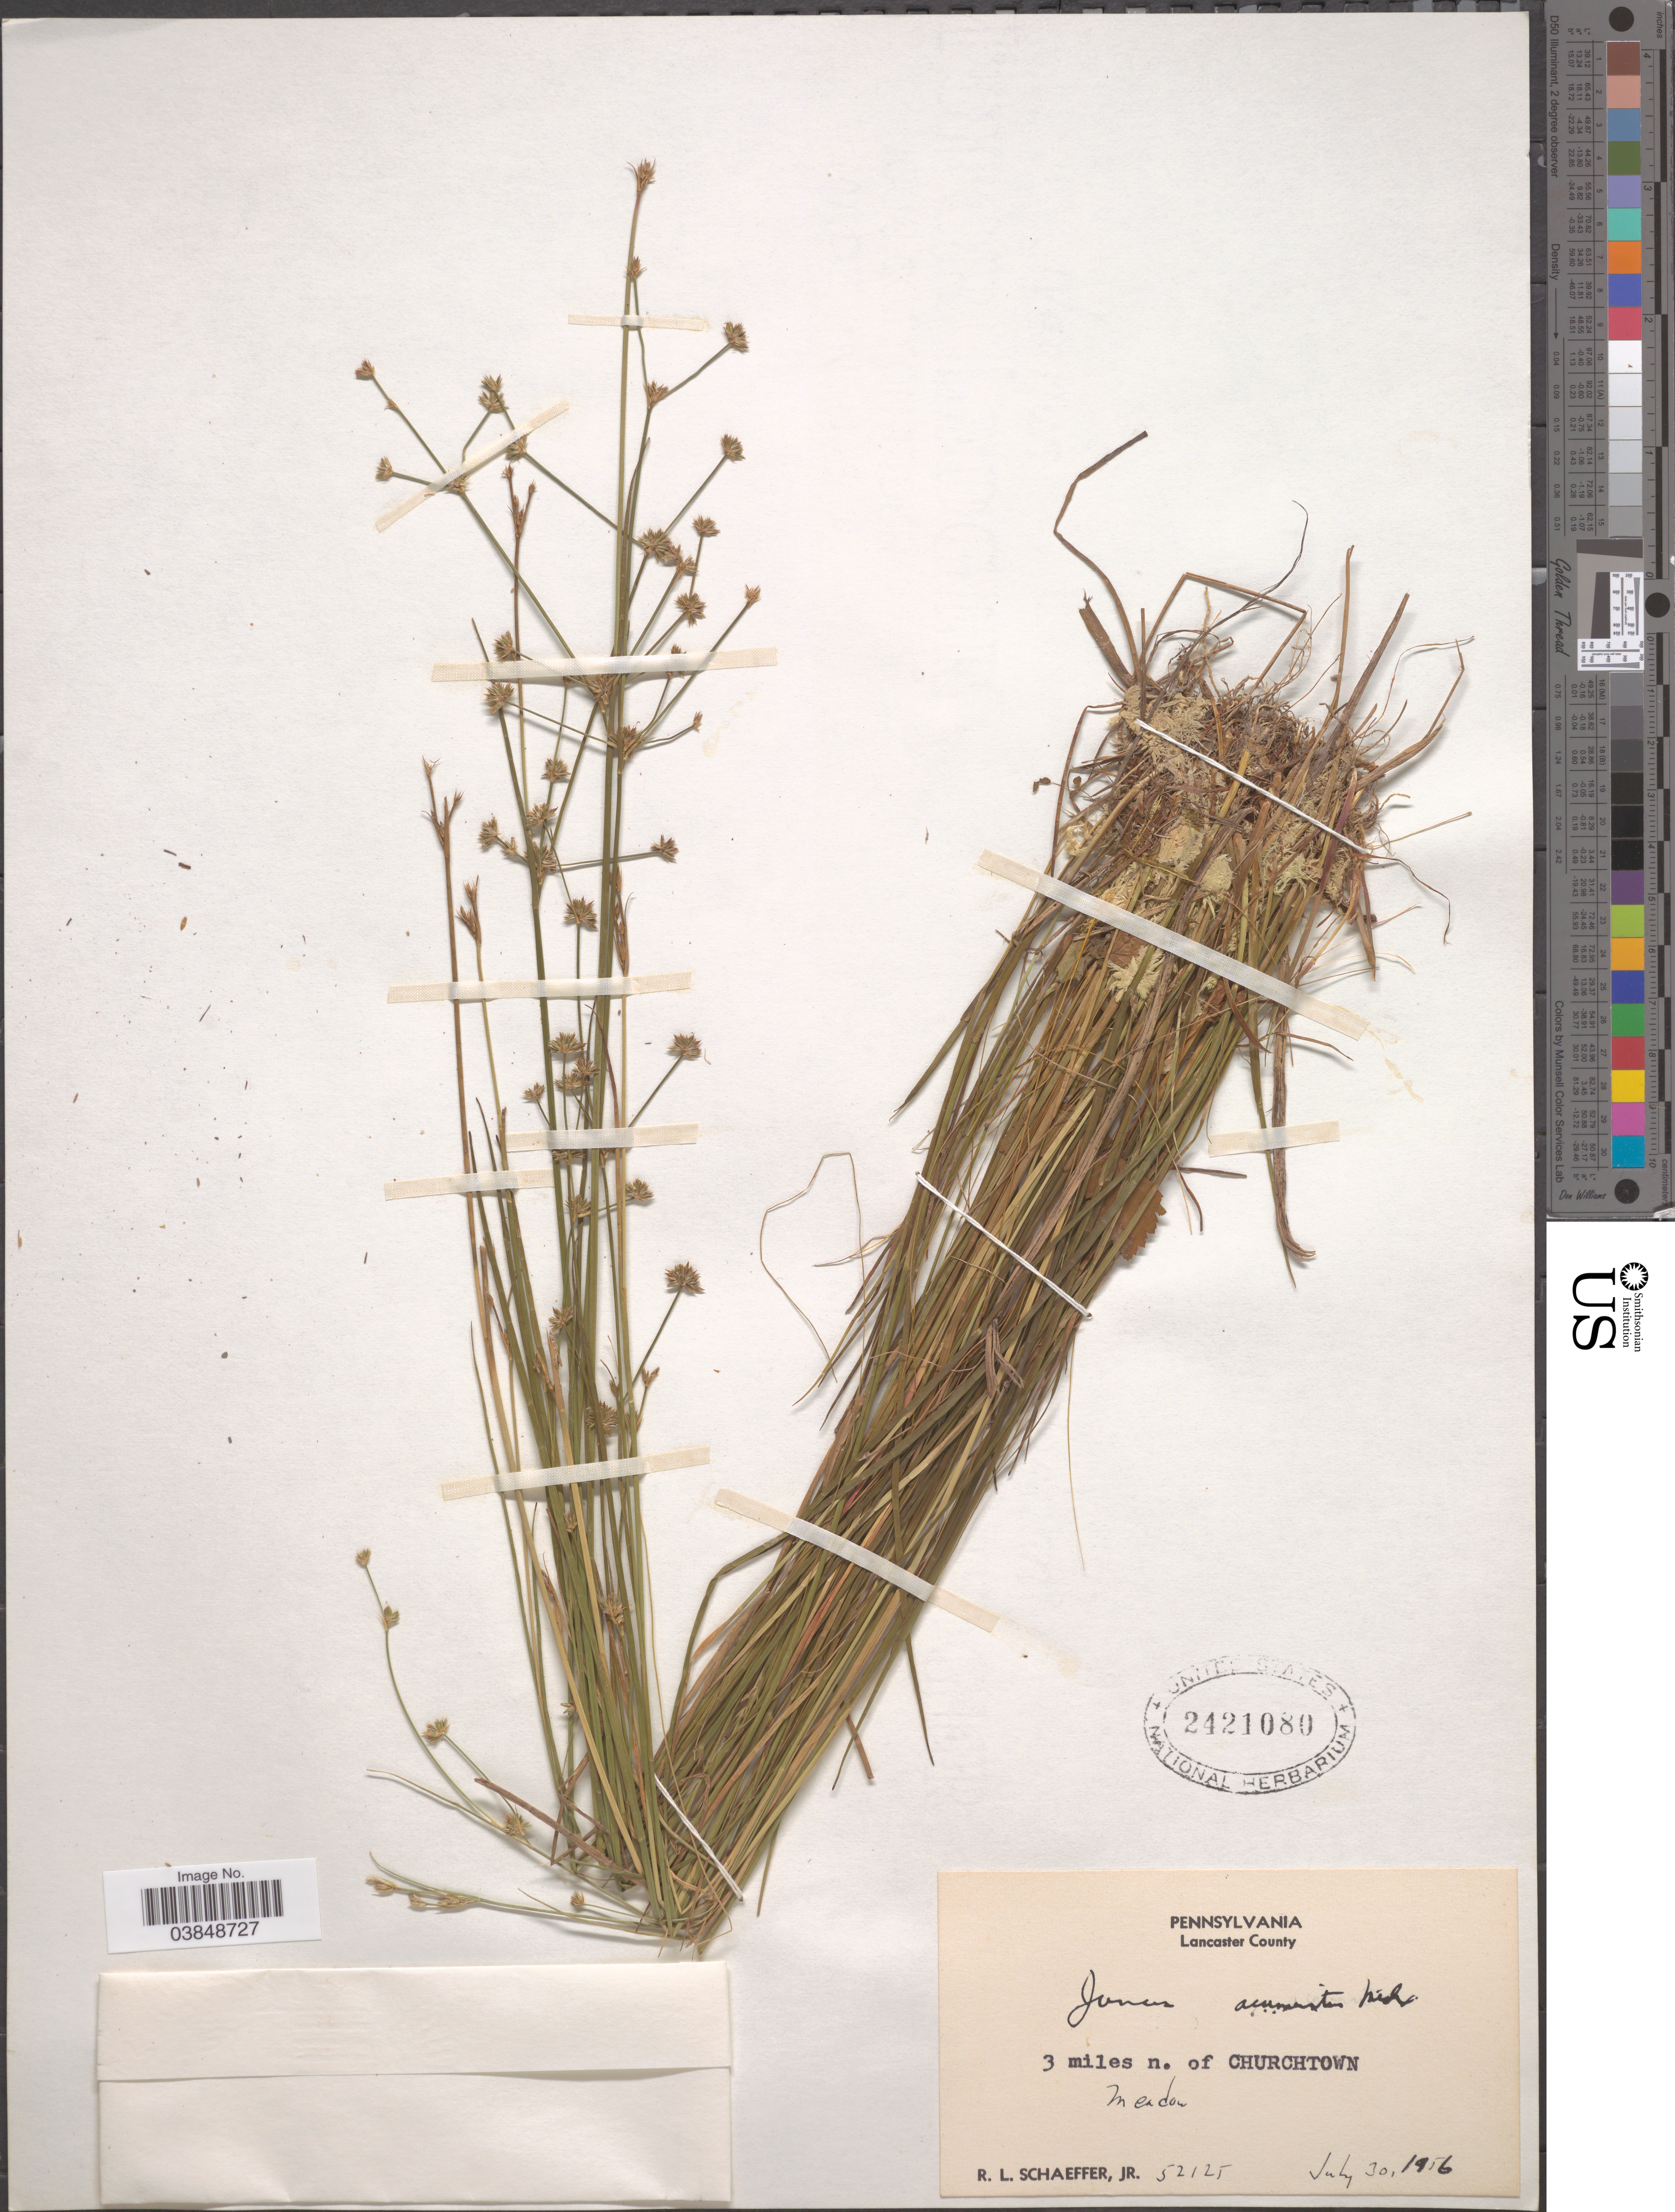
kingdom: Plantae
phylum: Tracheophyta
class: Liliopsida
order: Poales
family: Juncaceae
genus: Juncus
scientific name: Juncus acuminatus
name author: Michx.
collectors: R. L. Schaeffer Jr.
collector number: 52125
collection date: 1956-07-30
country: United States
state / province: Pennsylvania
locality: Lancaster County. 3 miles n. of Churchtown.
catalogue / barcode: US 2421080